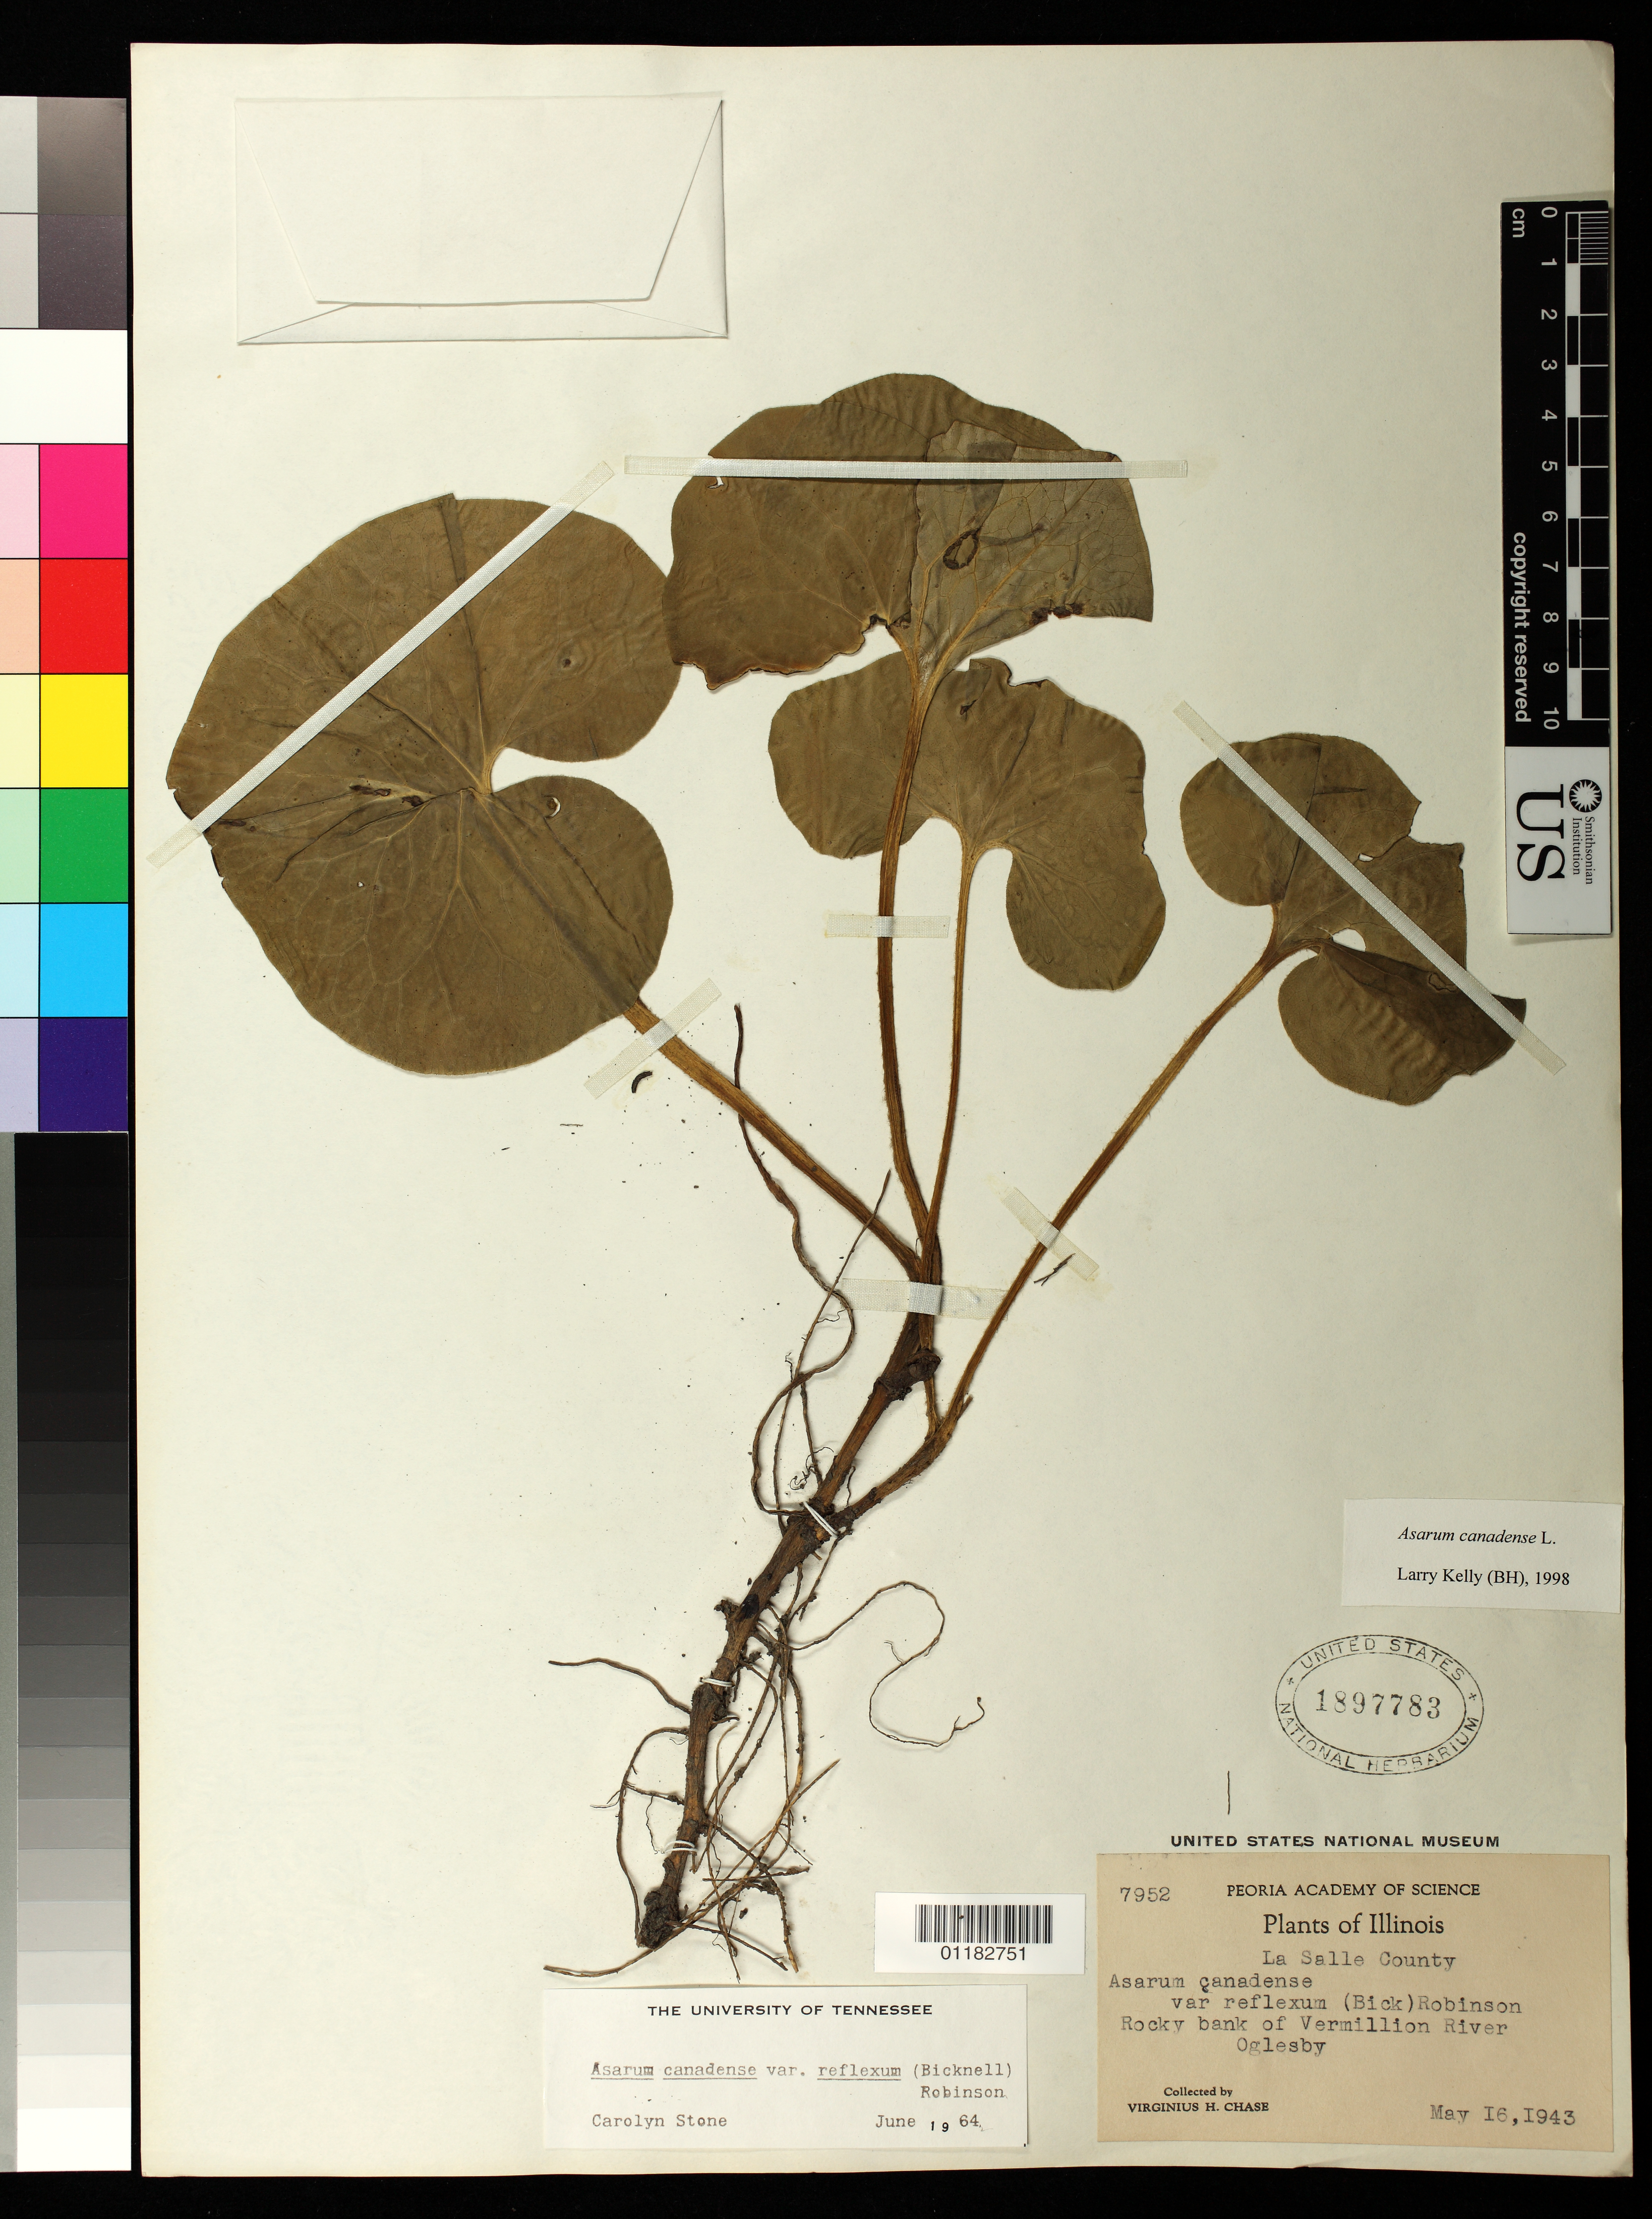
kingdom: Plantae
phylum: Tracheophyta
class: Magnoliopsida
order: Piperales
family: Aristolochiaceae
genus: Asarum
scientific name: Asarum canadense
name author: L.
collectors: V. H. Chase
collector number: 7952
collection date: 1943-05-16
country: United States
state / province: Illinois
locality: Rocky bank of Vermillion River, Oglesby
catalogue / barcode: US 1897783